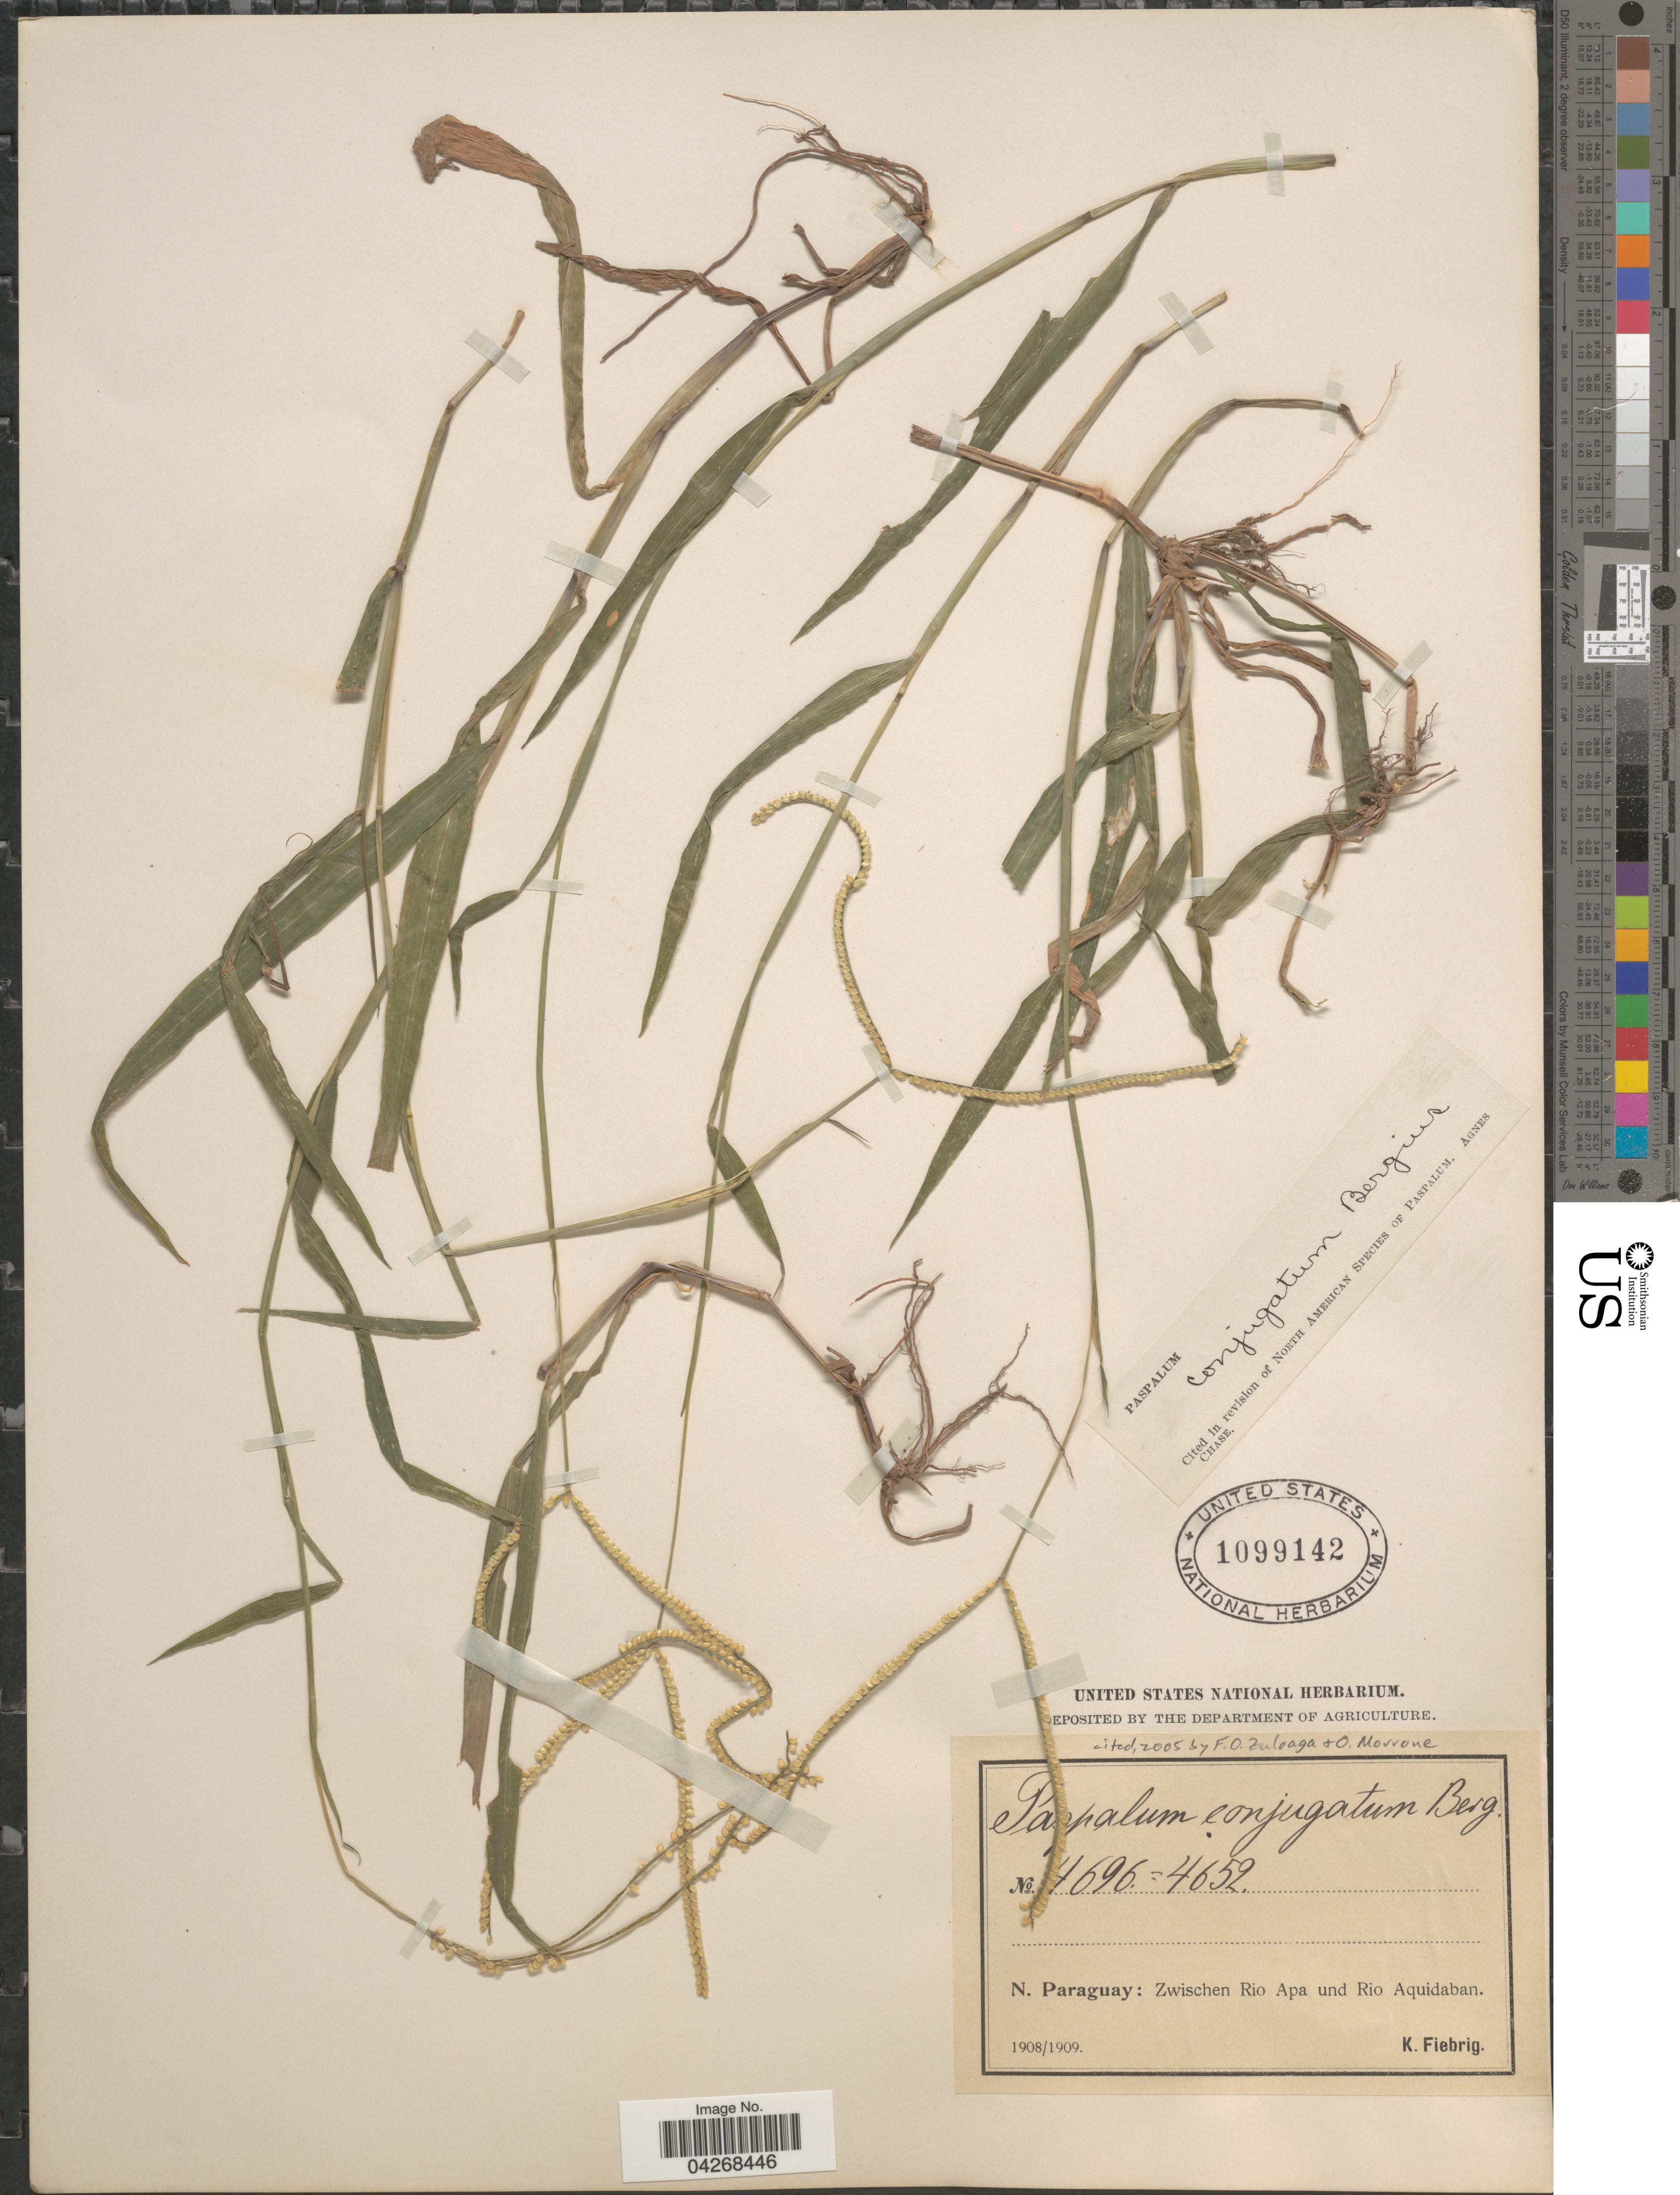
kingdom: Plantae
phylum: Tracheophyta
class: Liliopsida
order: Poales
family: Poaceae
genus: Paspalum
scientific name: Paspalum conjugatum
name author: P.J. Bergius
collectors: K. Fiebrig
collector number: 4696=4652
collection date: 1908/1909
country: Paraguay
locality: N. Paraguay: Zwischen Rio Apa und Rio Aquidaban.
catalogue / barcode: US 1099142